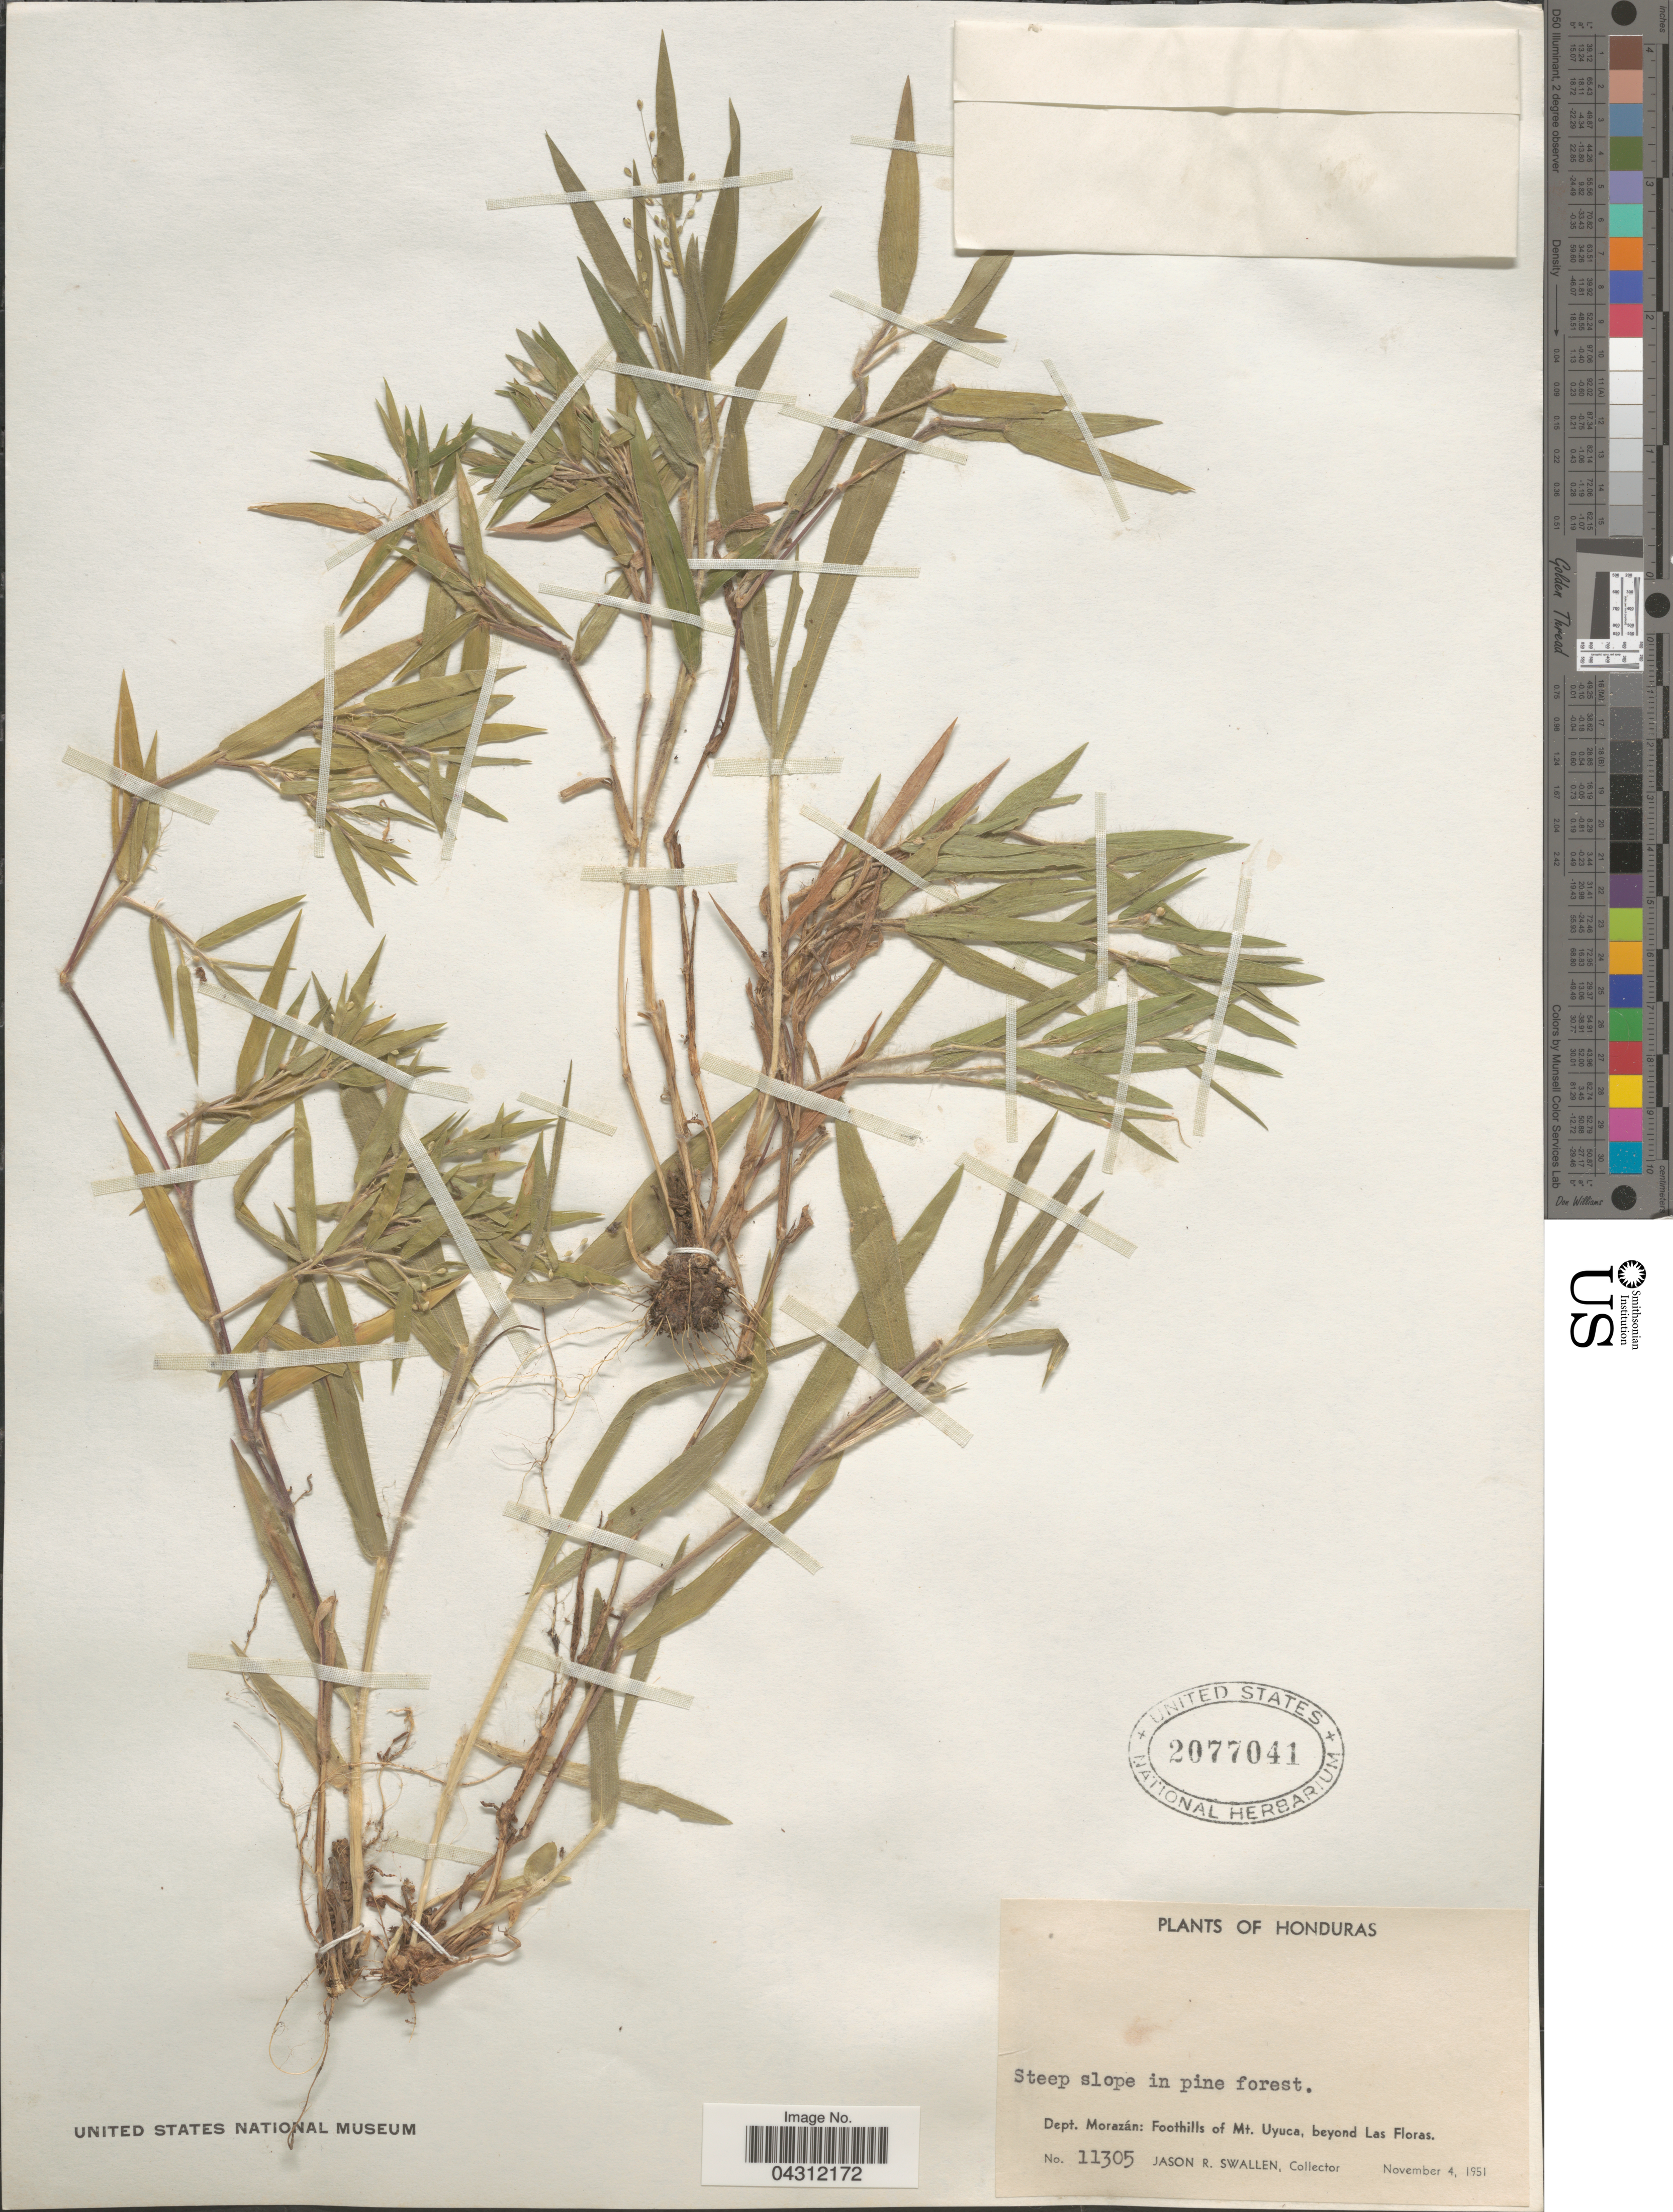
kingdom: Plantae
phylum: Tracheophyta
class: Liliopsida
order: Poales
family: Poaceae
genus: Dichanthelium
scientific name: Dichanthelium acuminatum var. acuminatum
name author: (Sw.) Gould & C.A. Clark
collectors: J. R. Swallen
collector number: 11305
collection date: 1951-11-04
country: Honduras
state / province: Fco. Morazán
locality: Dept. Morazán: Foothills of Mt. Uyuca, beyond Las Floras.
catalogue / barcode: US 2077041